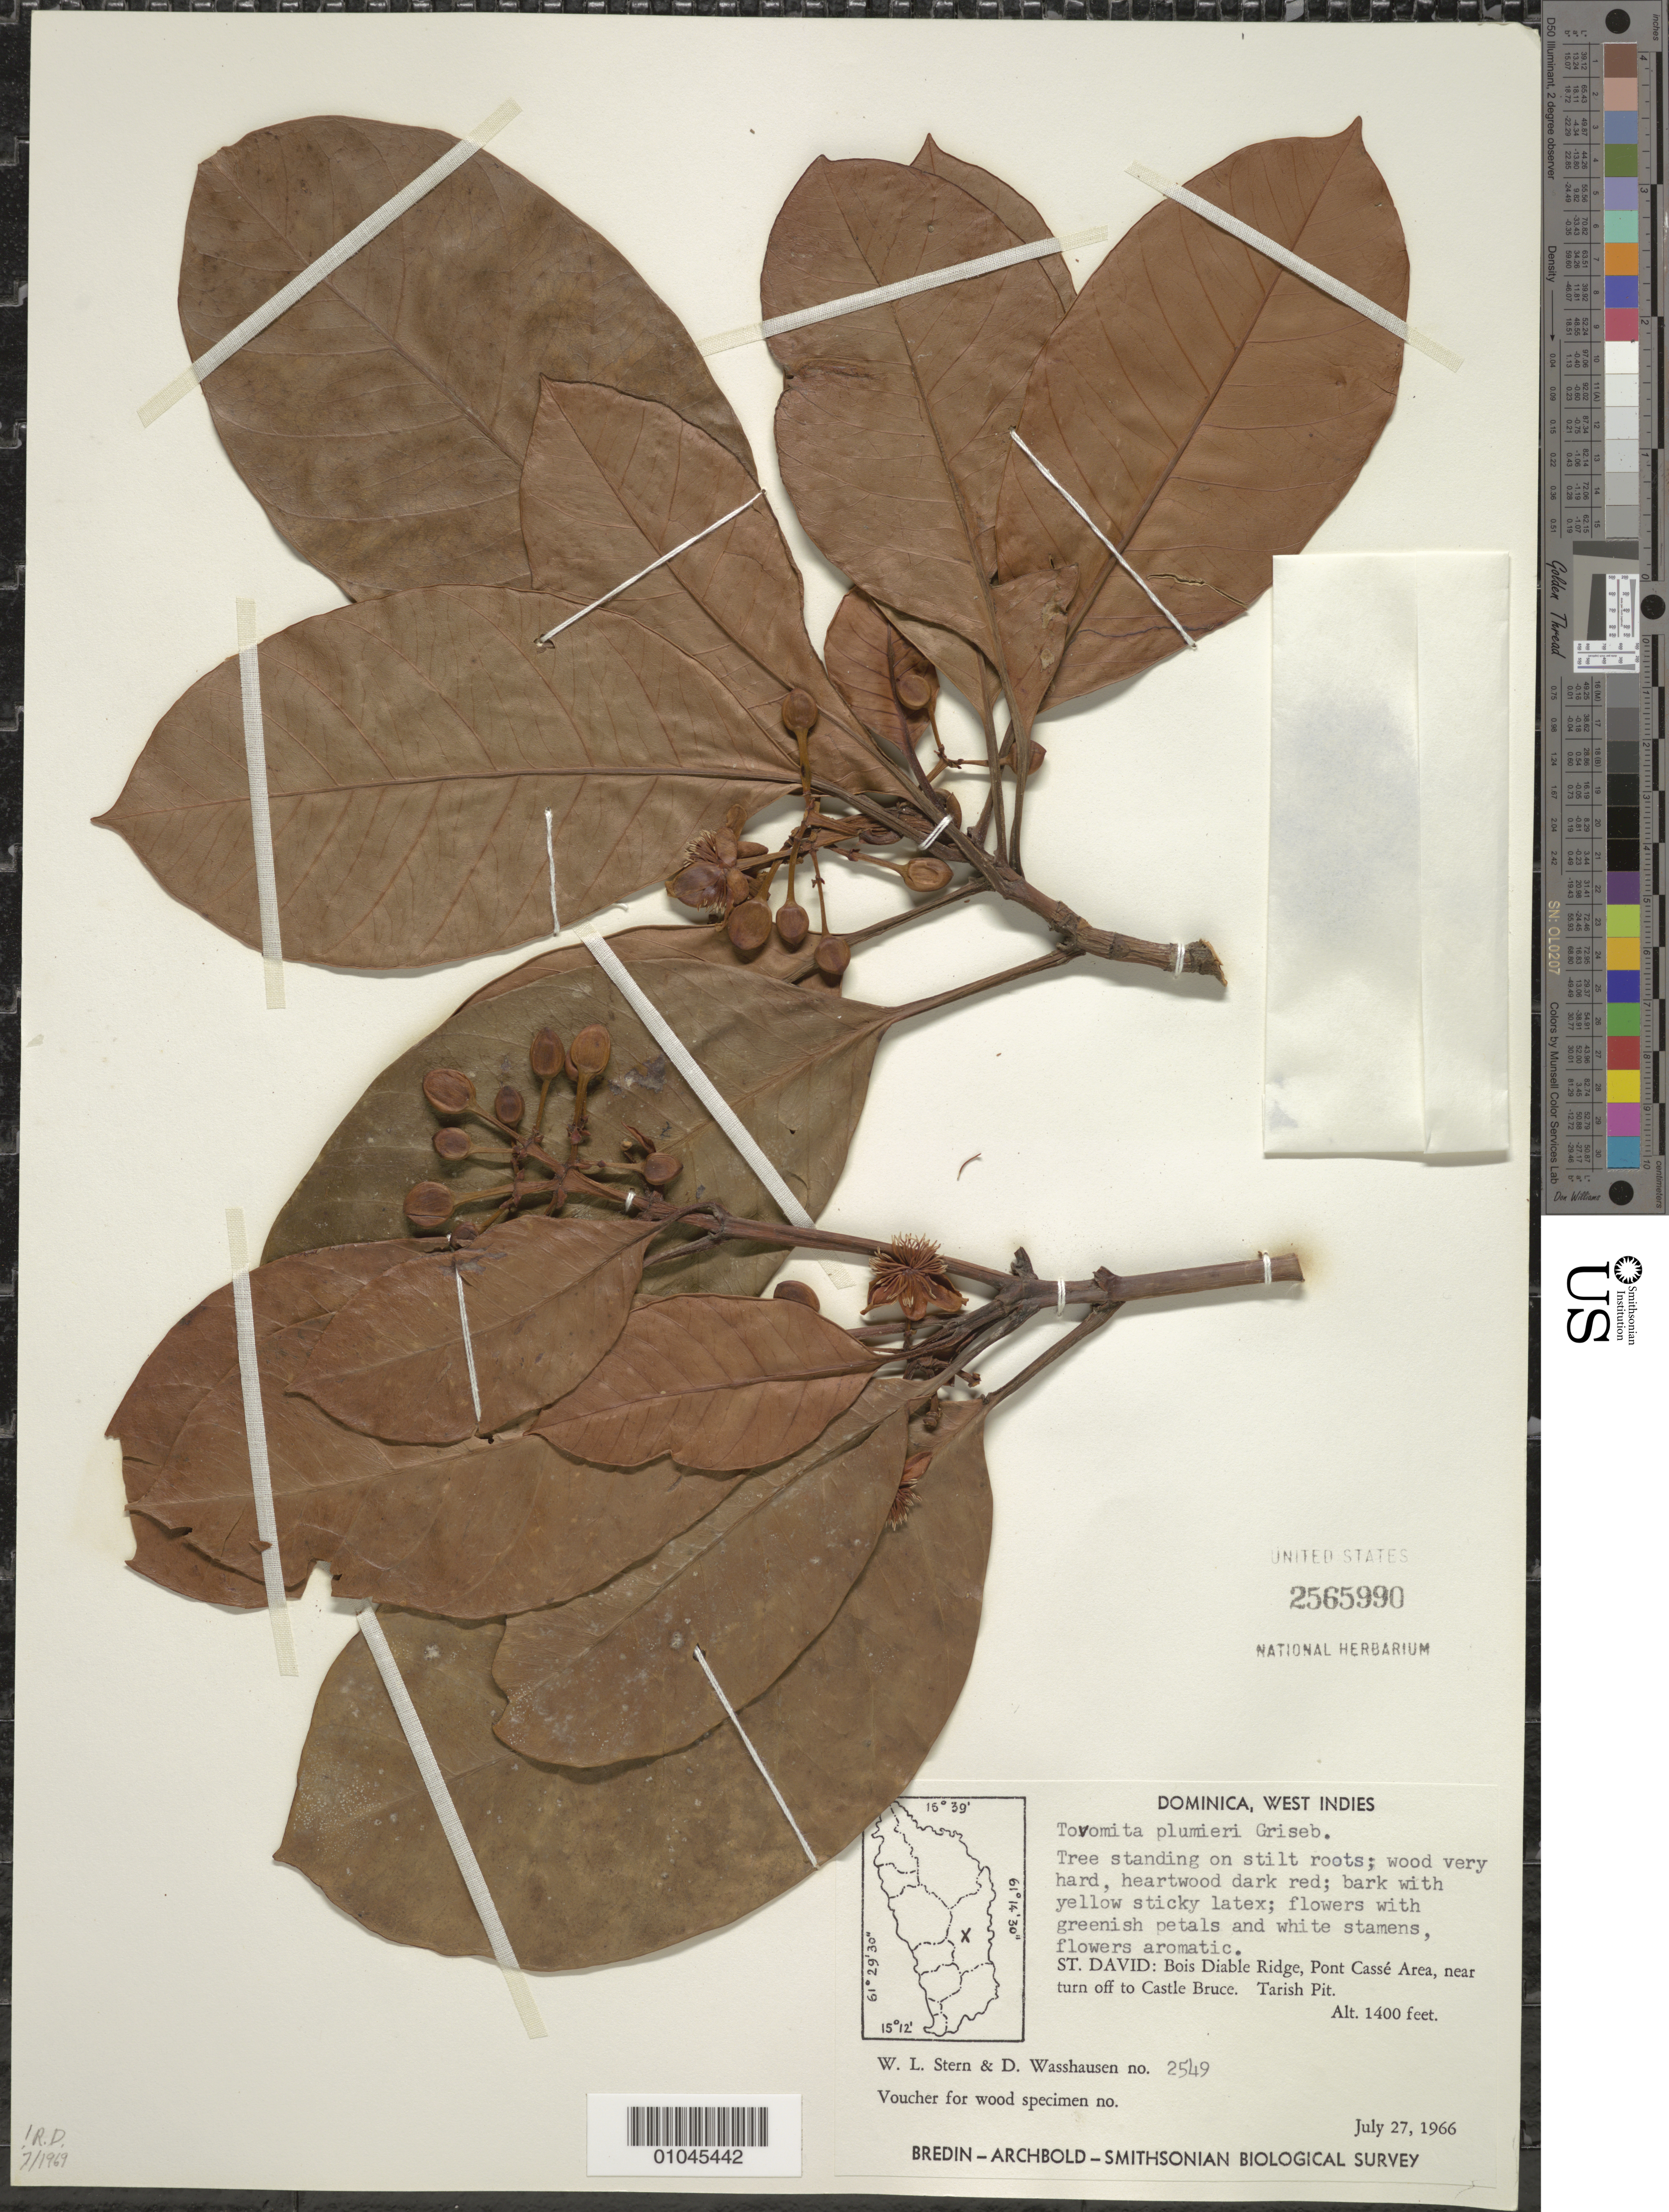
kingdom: Plantae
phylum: Tracheophyta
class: Magnoliopsida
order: Malpighiales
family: Clusiaceae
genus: Tovomita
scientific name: Tovomita plumieri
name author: Griseb.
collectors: W. L. Stern & D. C. Wasshausen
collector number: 2549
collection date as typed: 27 Jul 1966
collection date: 1966-07-27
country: Dominica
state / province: St. David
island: Dominica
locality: St. David: Bois Diable Ridge, Pont Casse Area, near turn off to Castle Bruce. Tarish Pit.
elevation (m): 427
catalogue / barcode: US 2565990